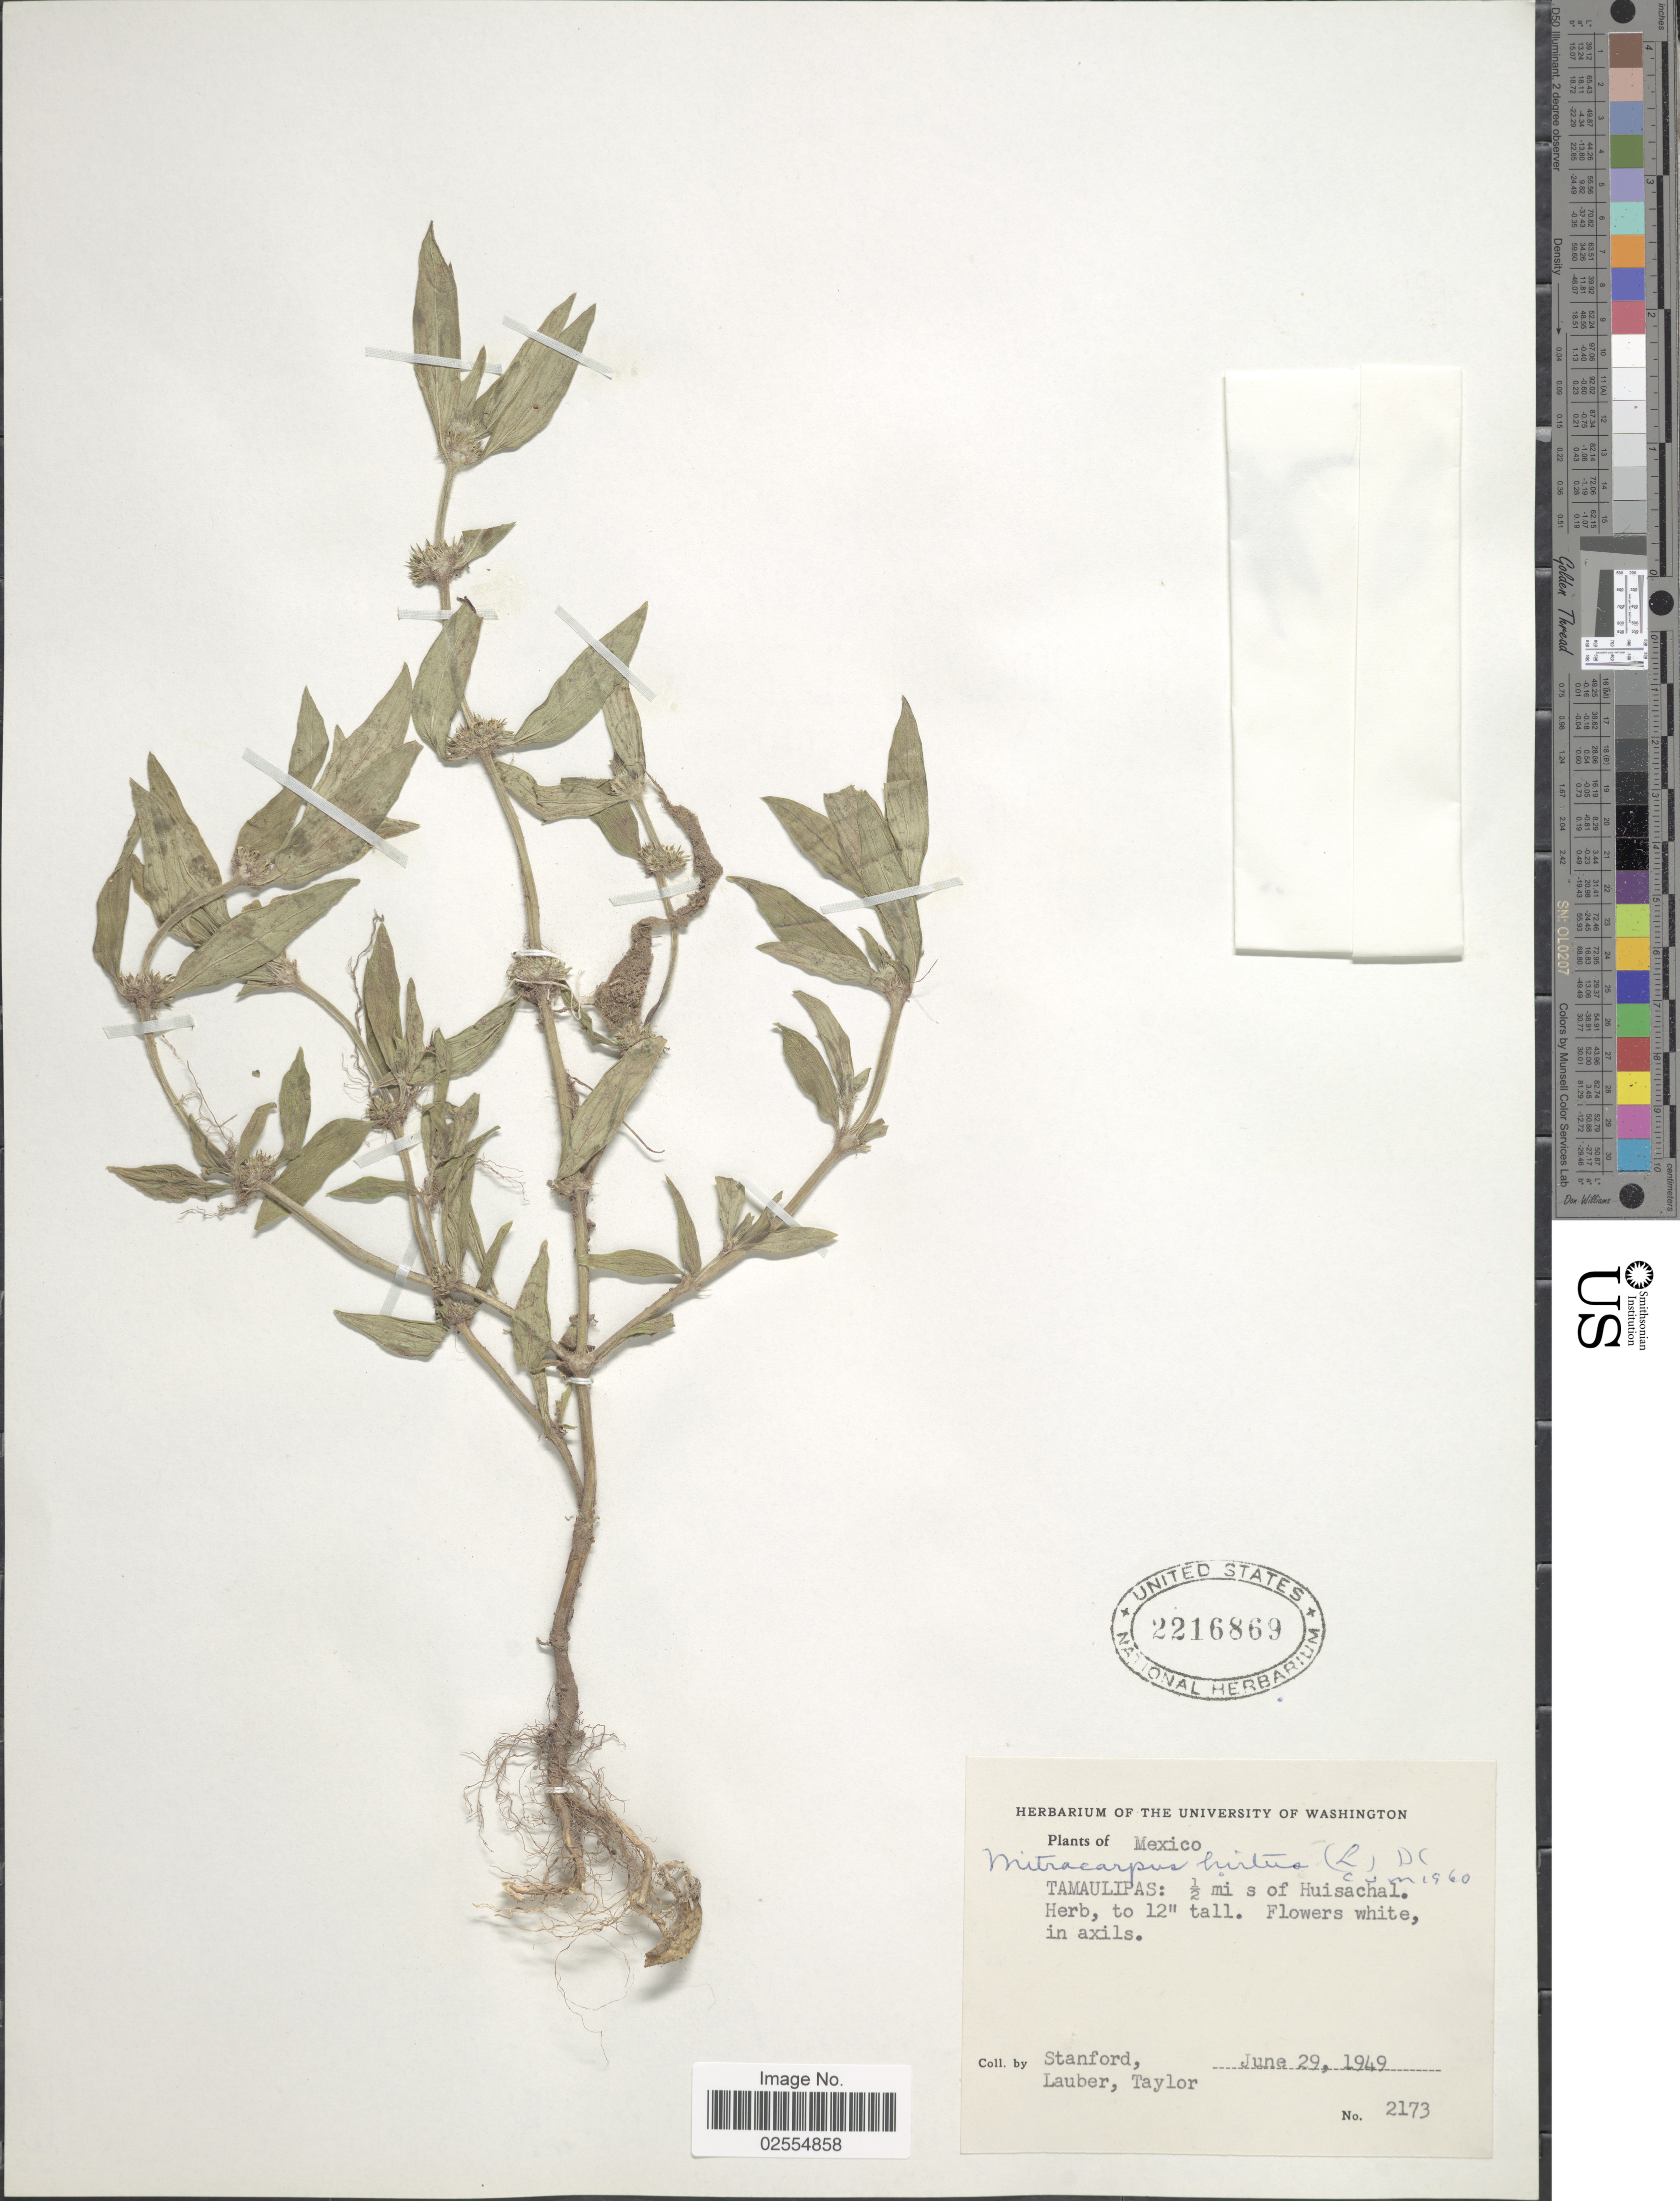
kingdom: Plantae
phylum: Tracheophyta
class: Magnoliopsida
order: Gentianales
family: Rubiaceae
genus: Mitracarpus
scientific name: Mitracarpus hirtus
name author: (L.) DC.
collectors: -. Stanford, Lauber, -- & -- Taylor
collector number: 2173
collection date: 1949-06-29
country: Mexico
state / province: Tamaulipas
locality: ½ mi s of Huisachal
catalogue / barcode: US 2216869